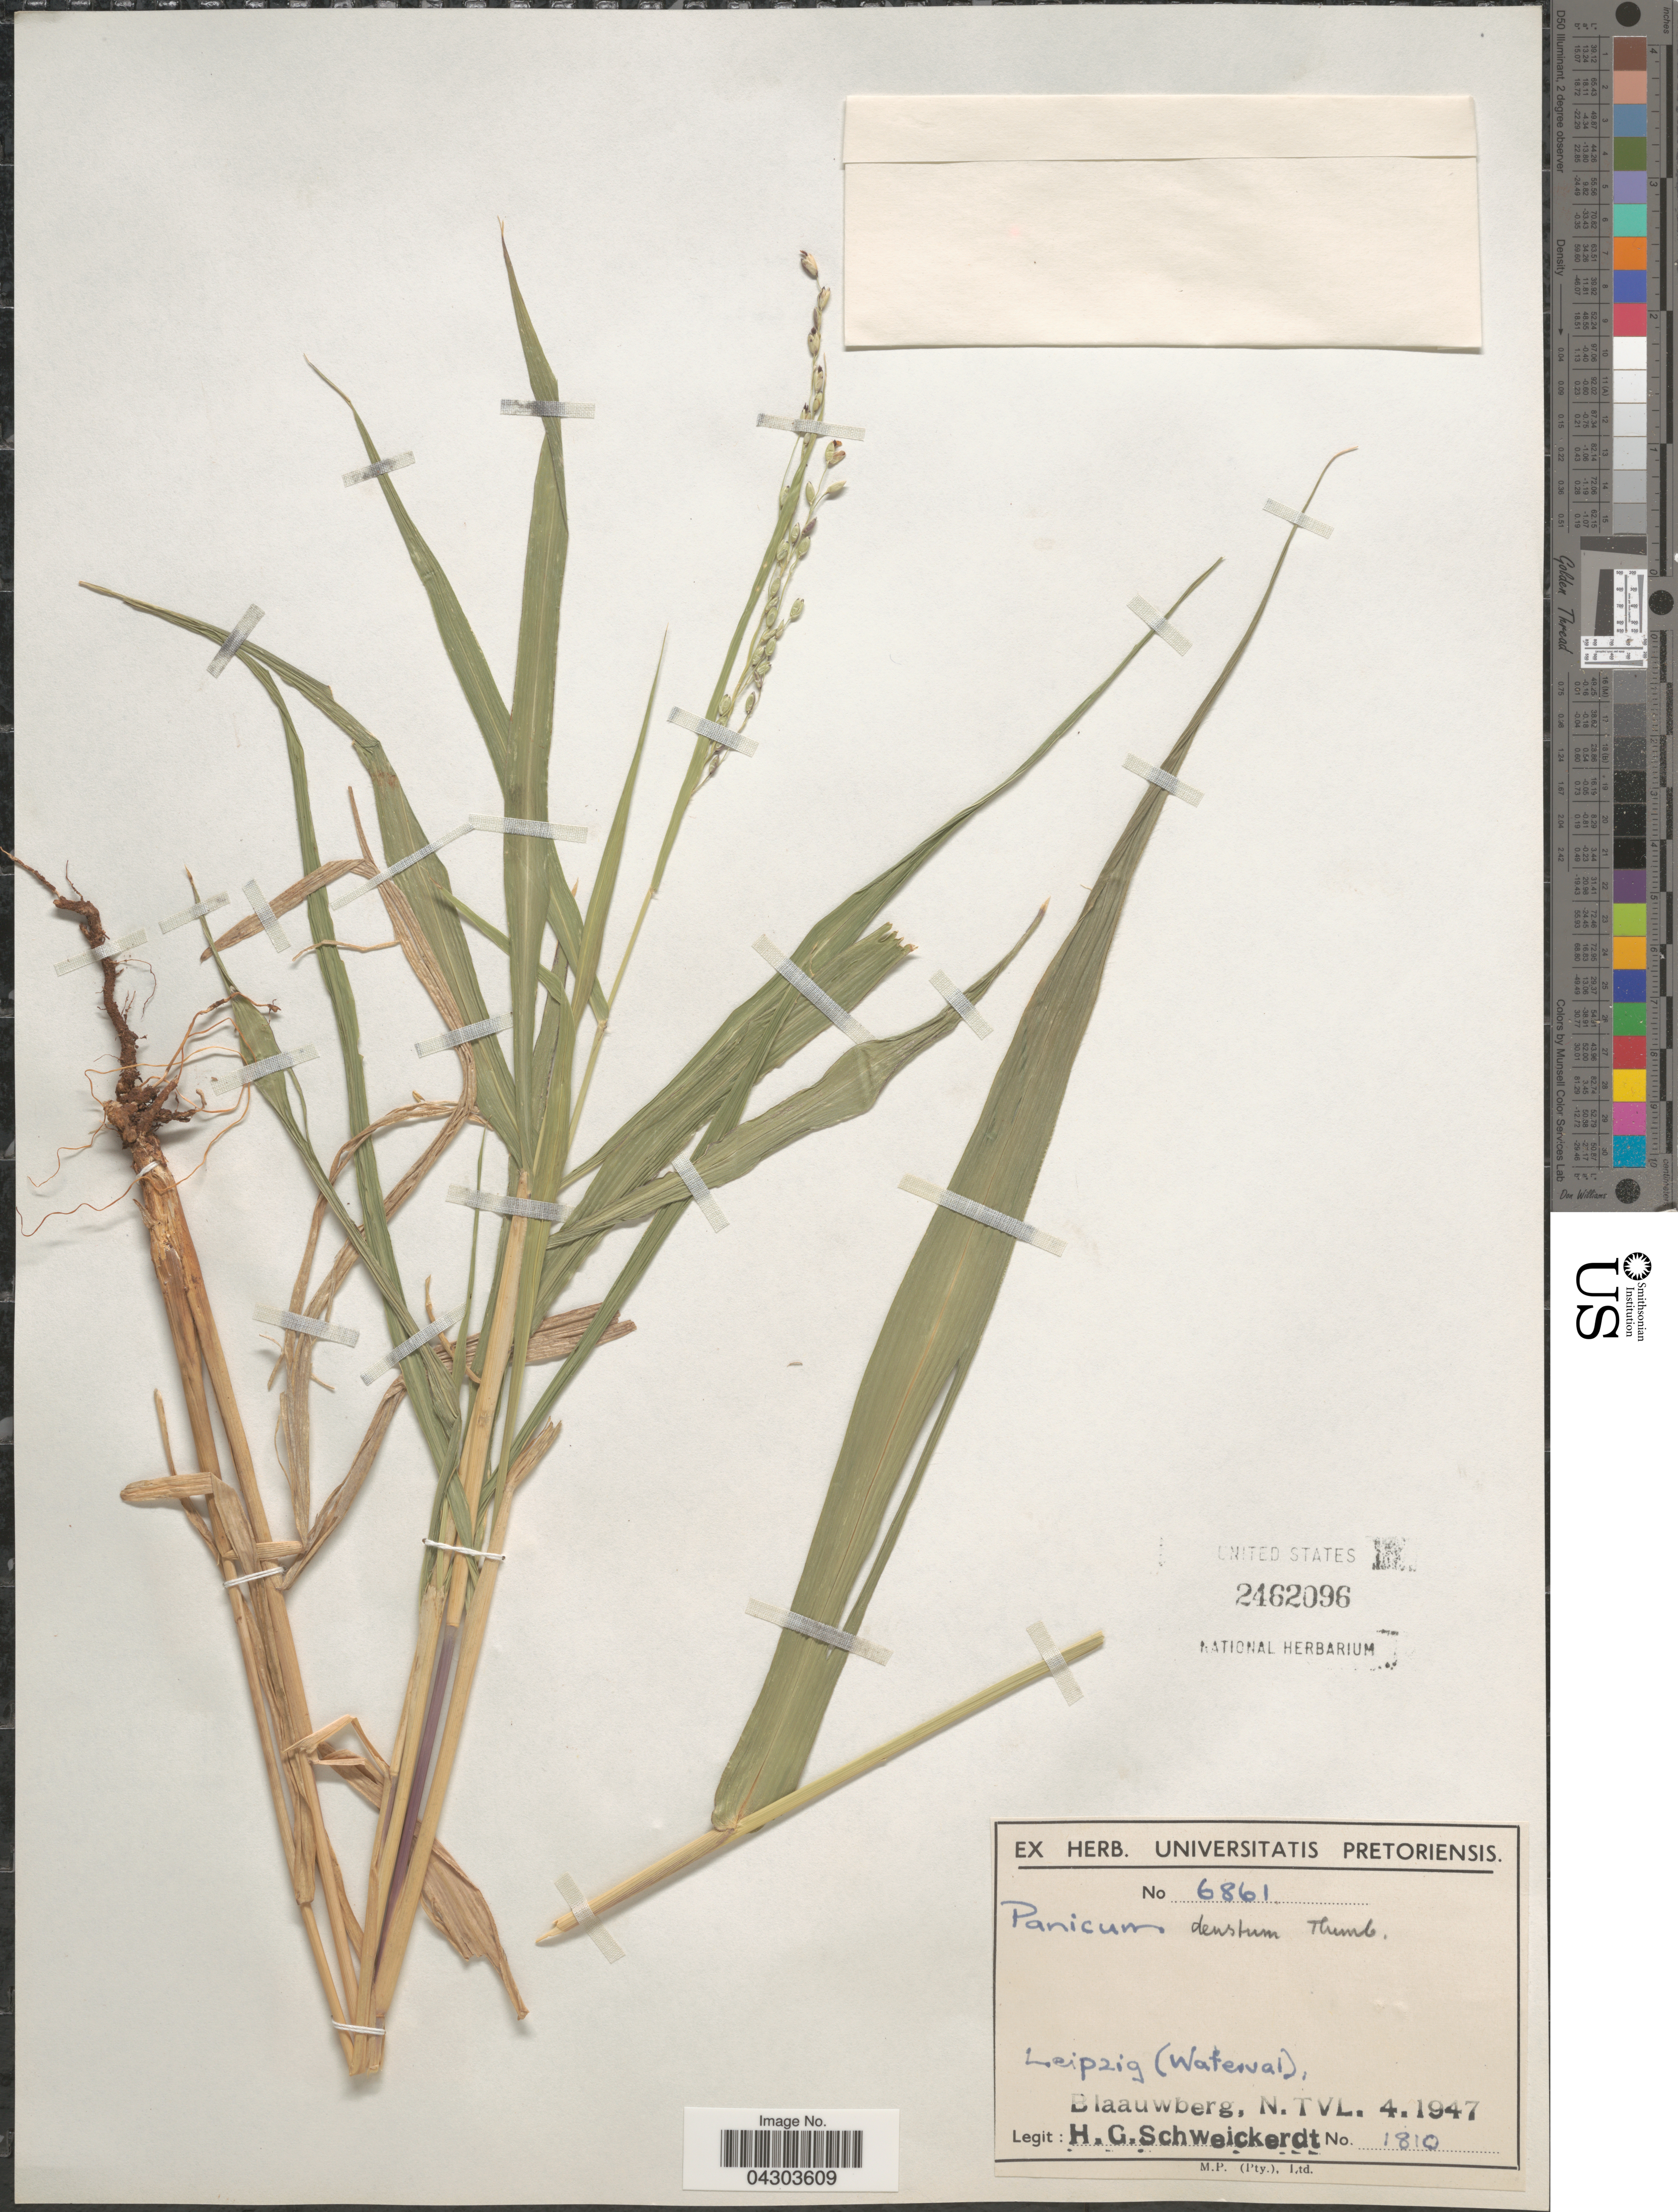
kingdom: Plantae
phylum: Tracheophyta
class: Liliopsida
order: Poales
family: Poaceae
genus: Panicum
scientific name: Panicum deustum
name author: Thunb.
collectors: H. Schweickerdt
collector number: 1810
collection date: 1947-04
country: South Africa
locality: Leipzig (Waterval). Blaauwberg, N. TVL.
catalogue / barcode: US 2462096